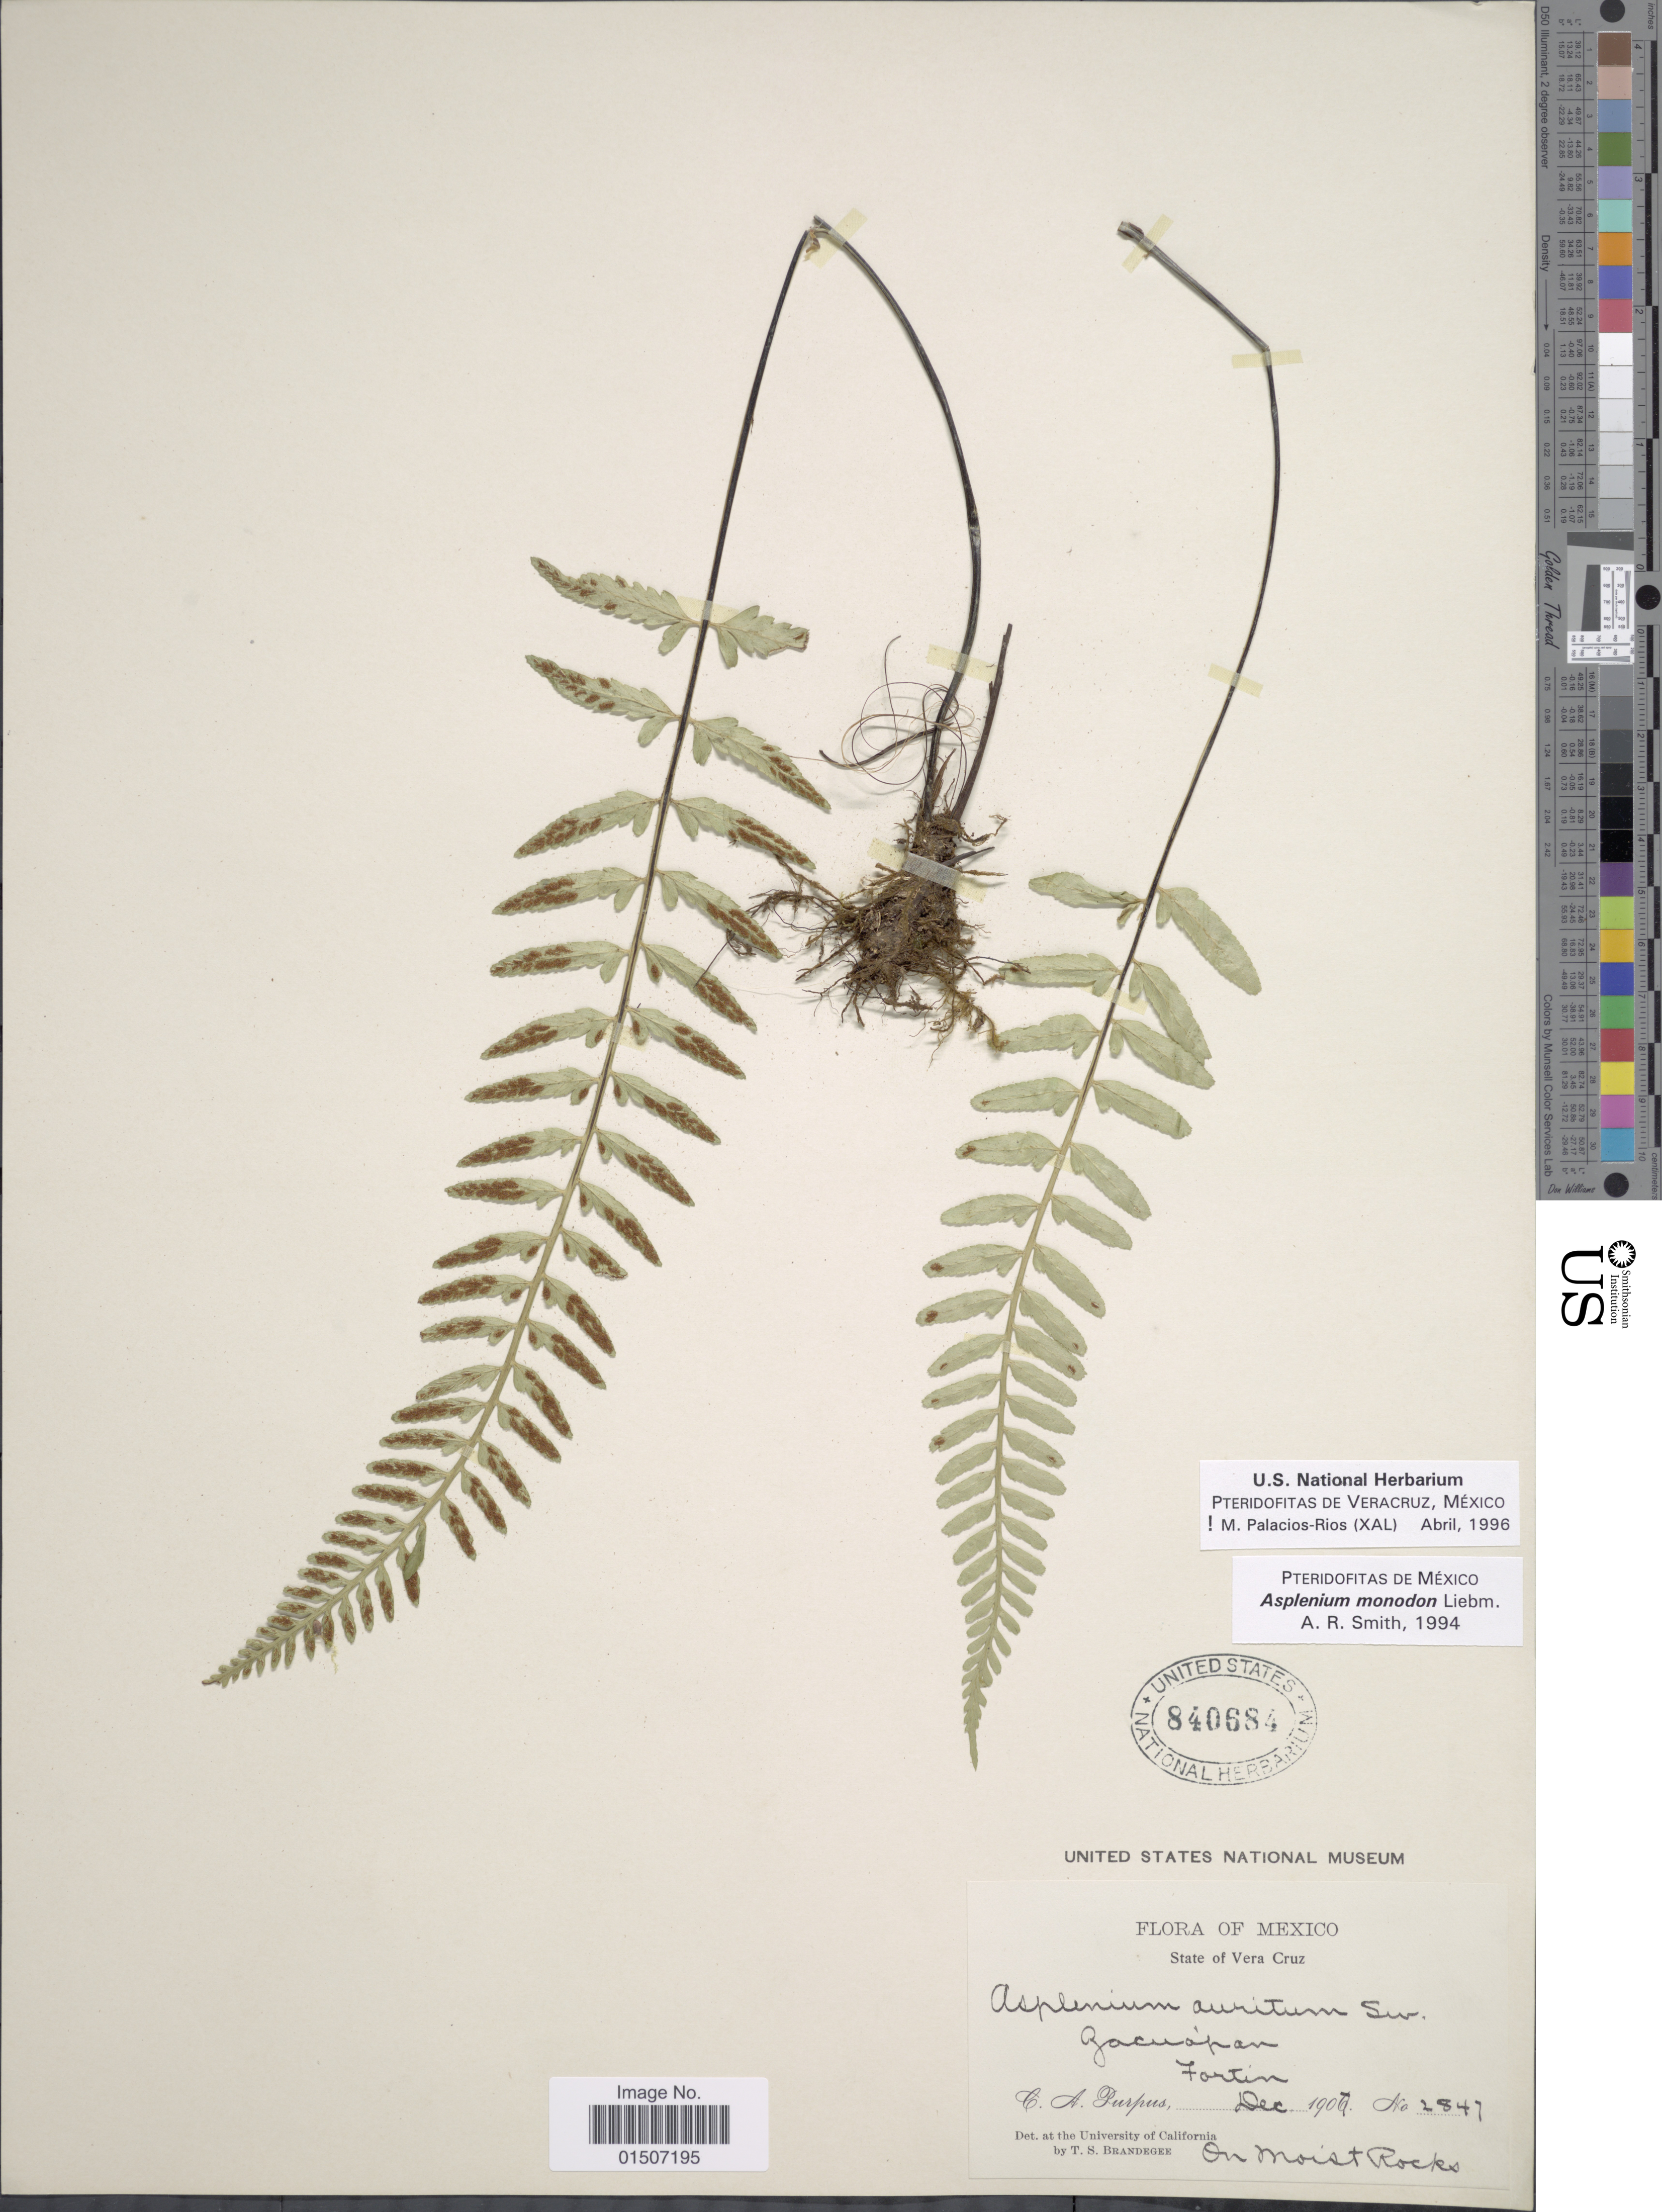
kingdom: Plantae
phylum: Tracheophyta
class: Polypodiopsida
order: Polypodiales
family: Aspleniaceae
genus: Asplenium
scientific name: Asplenium monodon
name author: Liebm.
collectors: C. A. Purpus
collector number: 2847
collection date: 1907-12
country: Mexico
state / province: Veracruz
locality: State of Vera Cruz, Zacuapan, Fortin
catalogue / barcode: US 840684